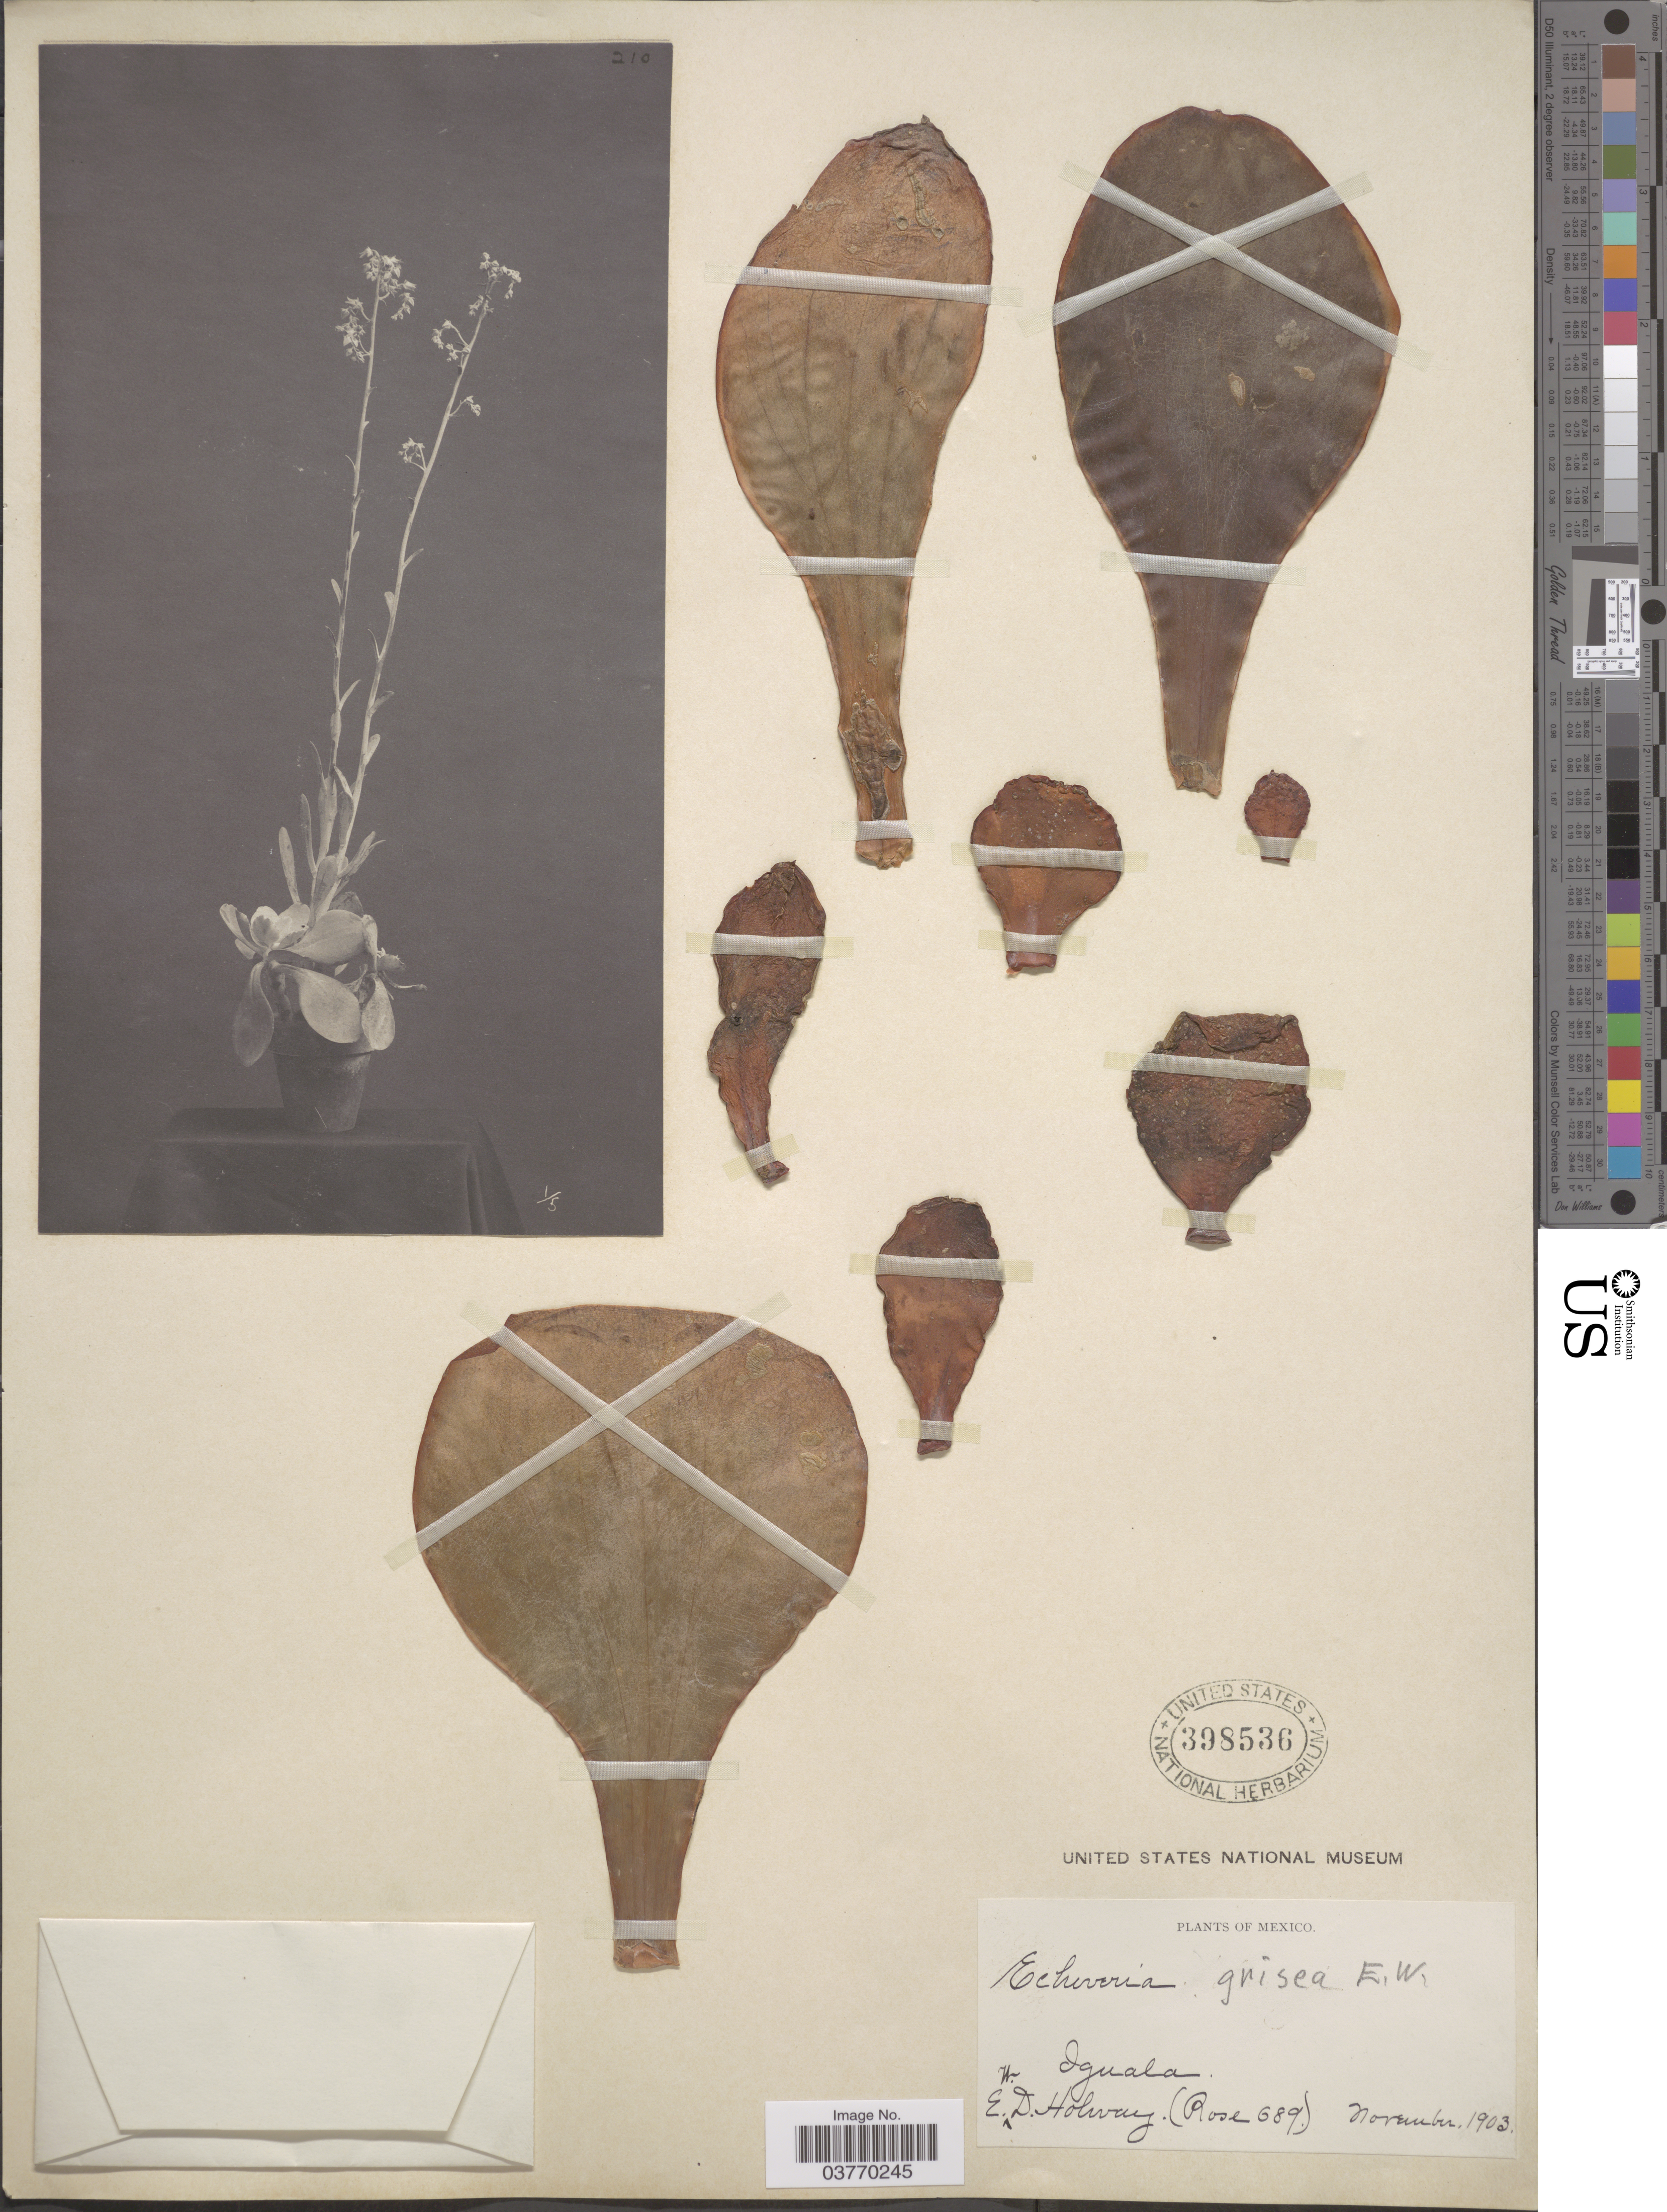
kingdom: Plantae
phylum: Tracheophyta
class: Magnoliopsida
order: Saxifragales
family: Crassulaceae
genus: Echeveria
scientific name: Echeveria grisea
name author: E. Walther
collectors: E. W. D. Holway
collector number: Rose689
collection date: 1903-11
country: Mexico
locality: Iguala.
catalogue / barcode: US 398536